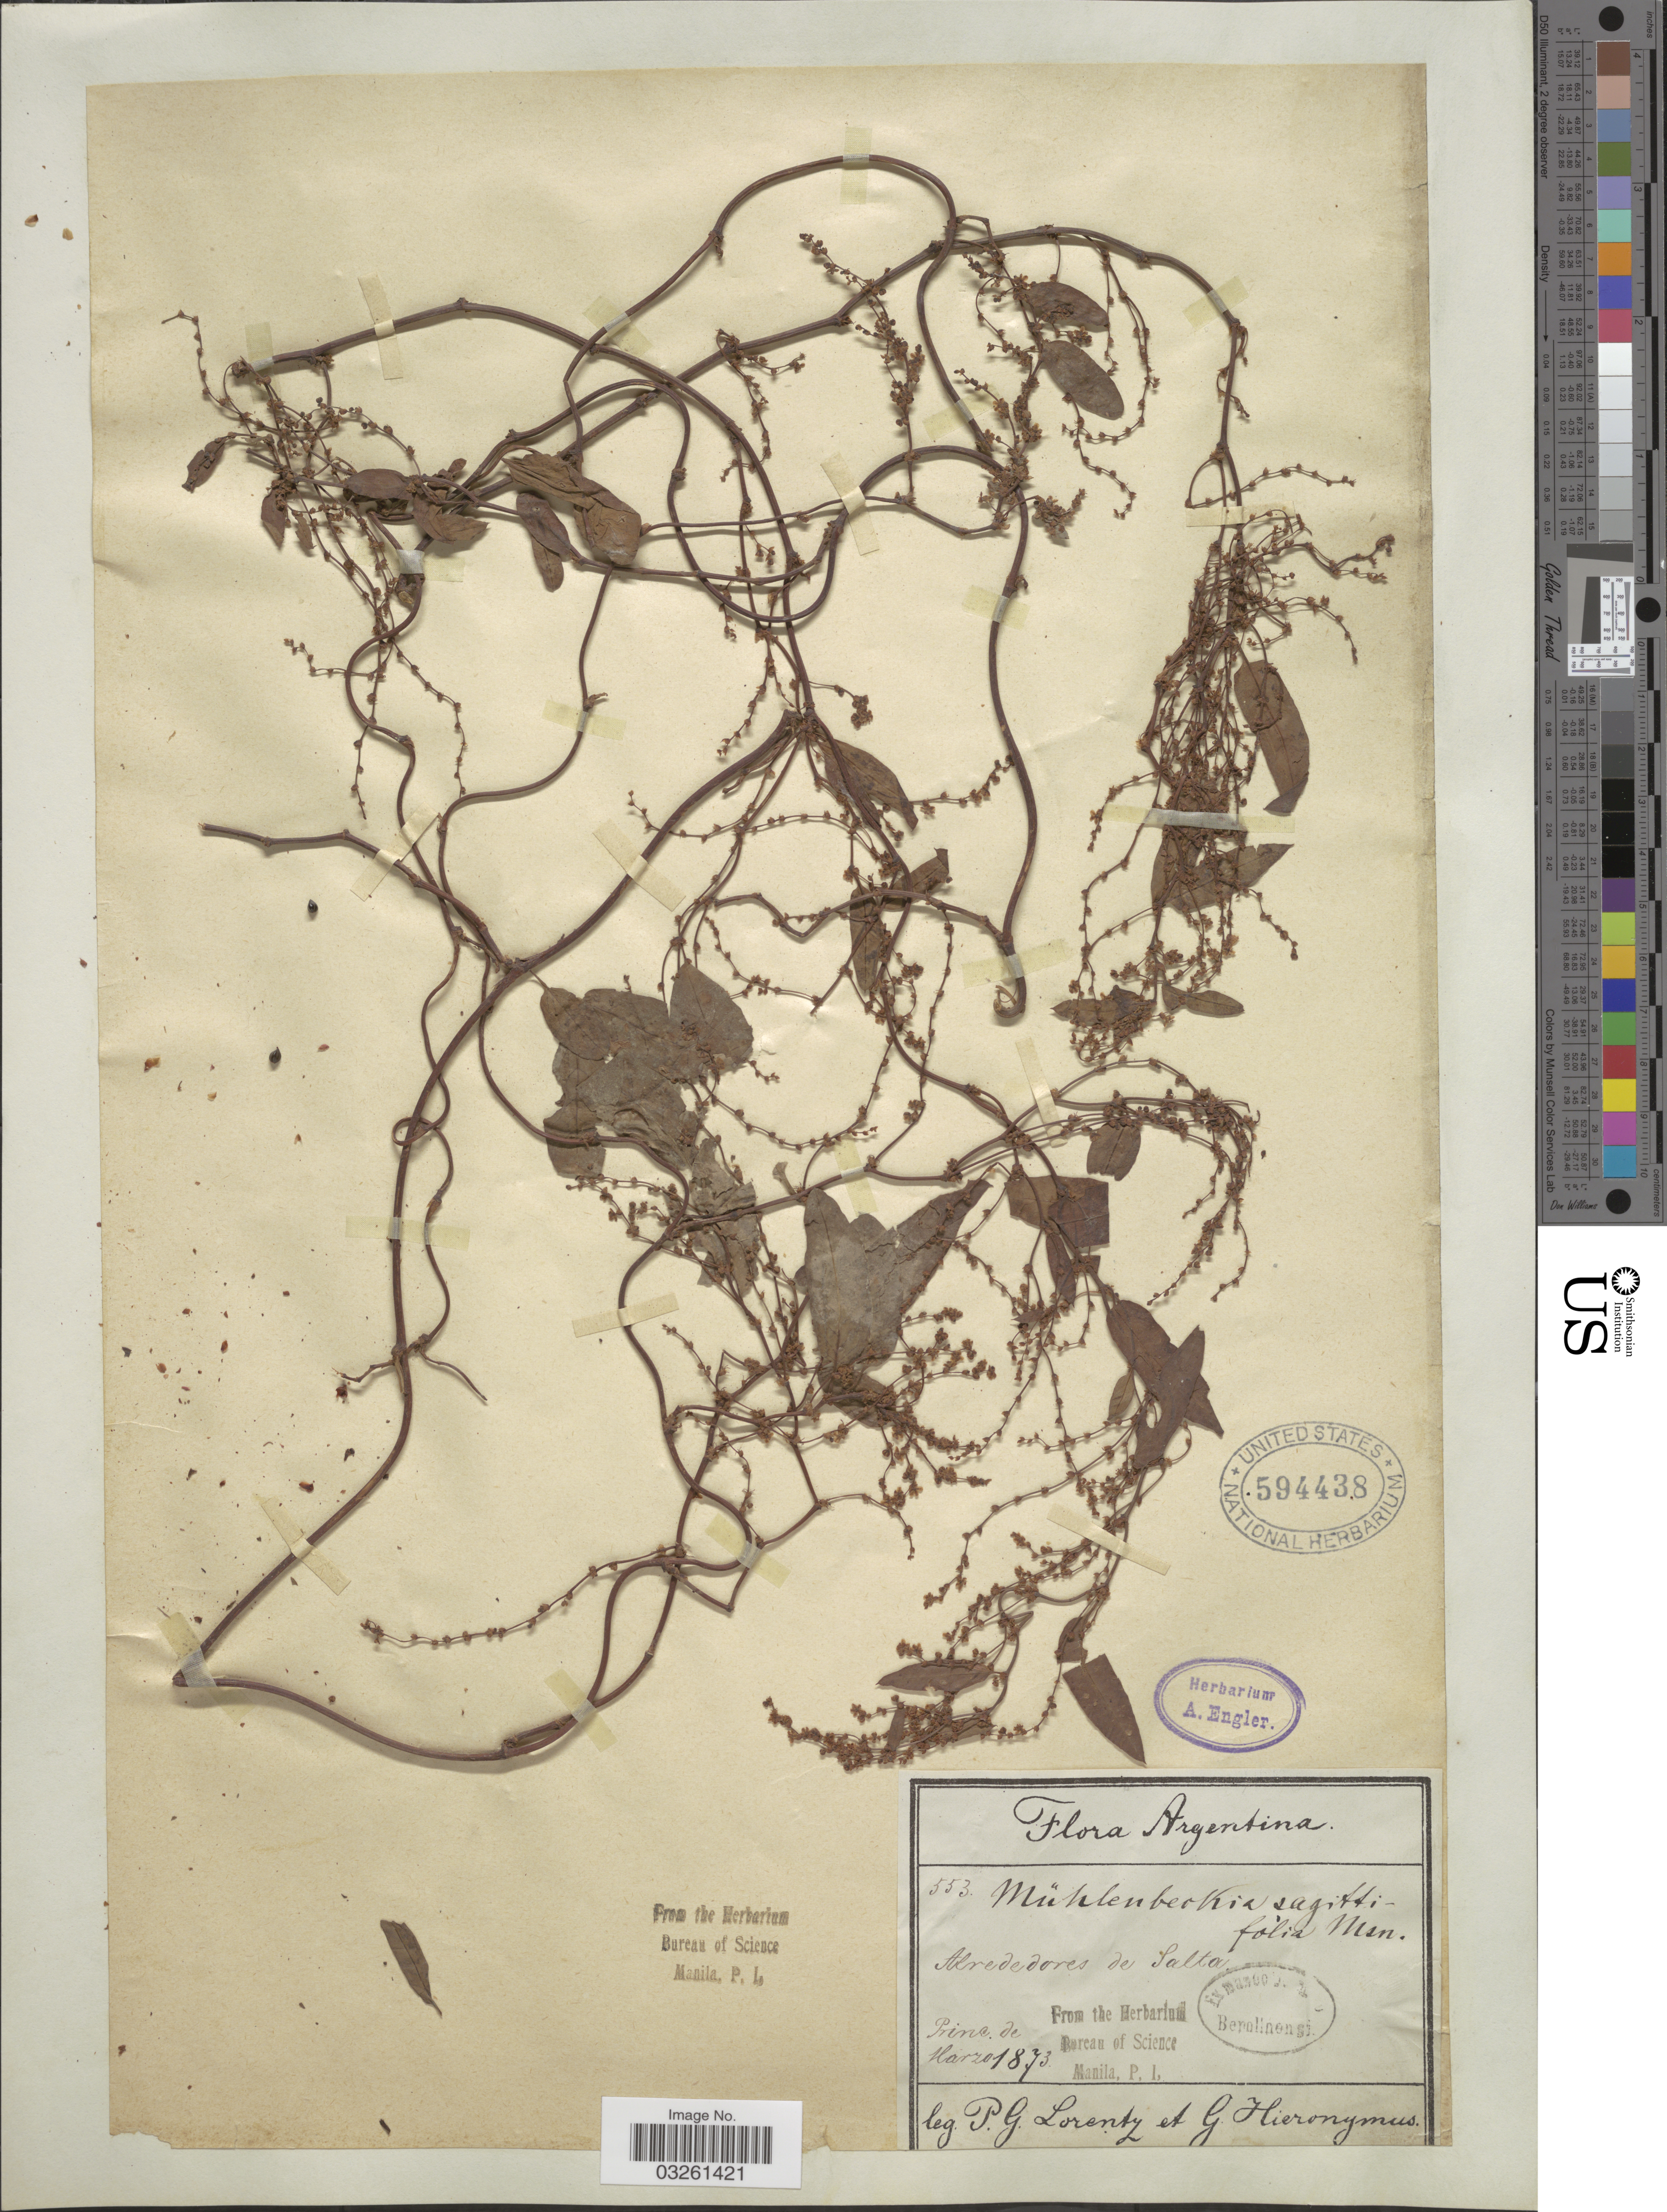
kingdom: Plantae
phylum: Tracheophyta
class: Magnoliopsida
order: Caryophyllales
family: Polygonaceae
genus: Muehlenbeckia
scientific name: Muehlenbeckia sagittifolia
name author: (Ortega) Meisn.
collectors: P. G. Lorentz & G. H. Hieronymus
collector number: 553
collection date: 1873-03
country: Argentina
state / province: Salta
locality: Alrededores de Salta.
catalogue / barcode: US 594438